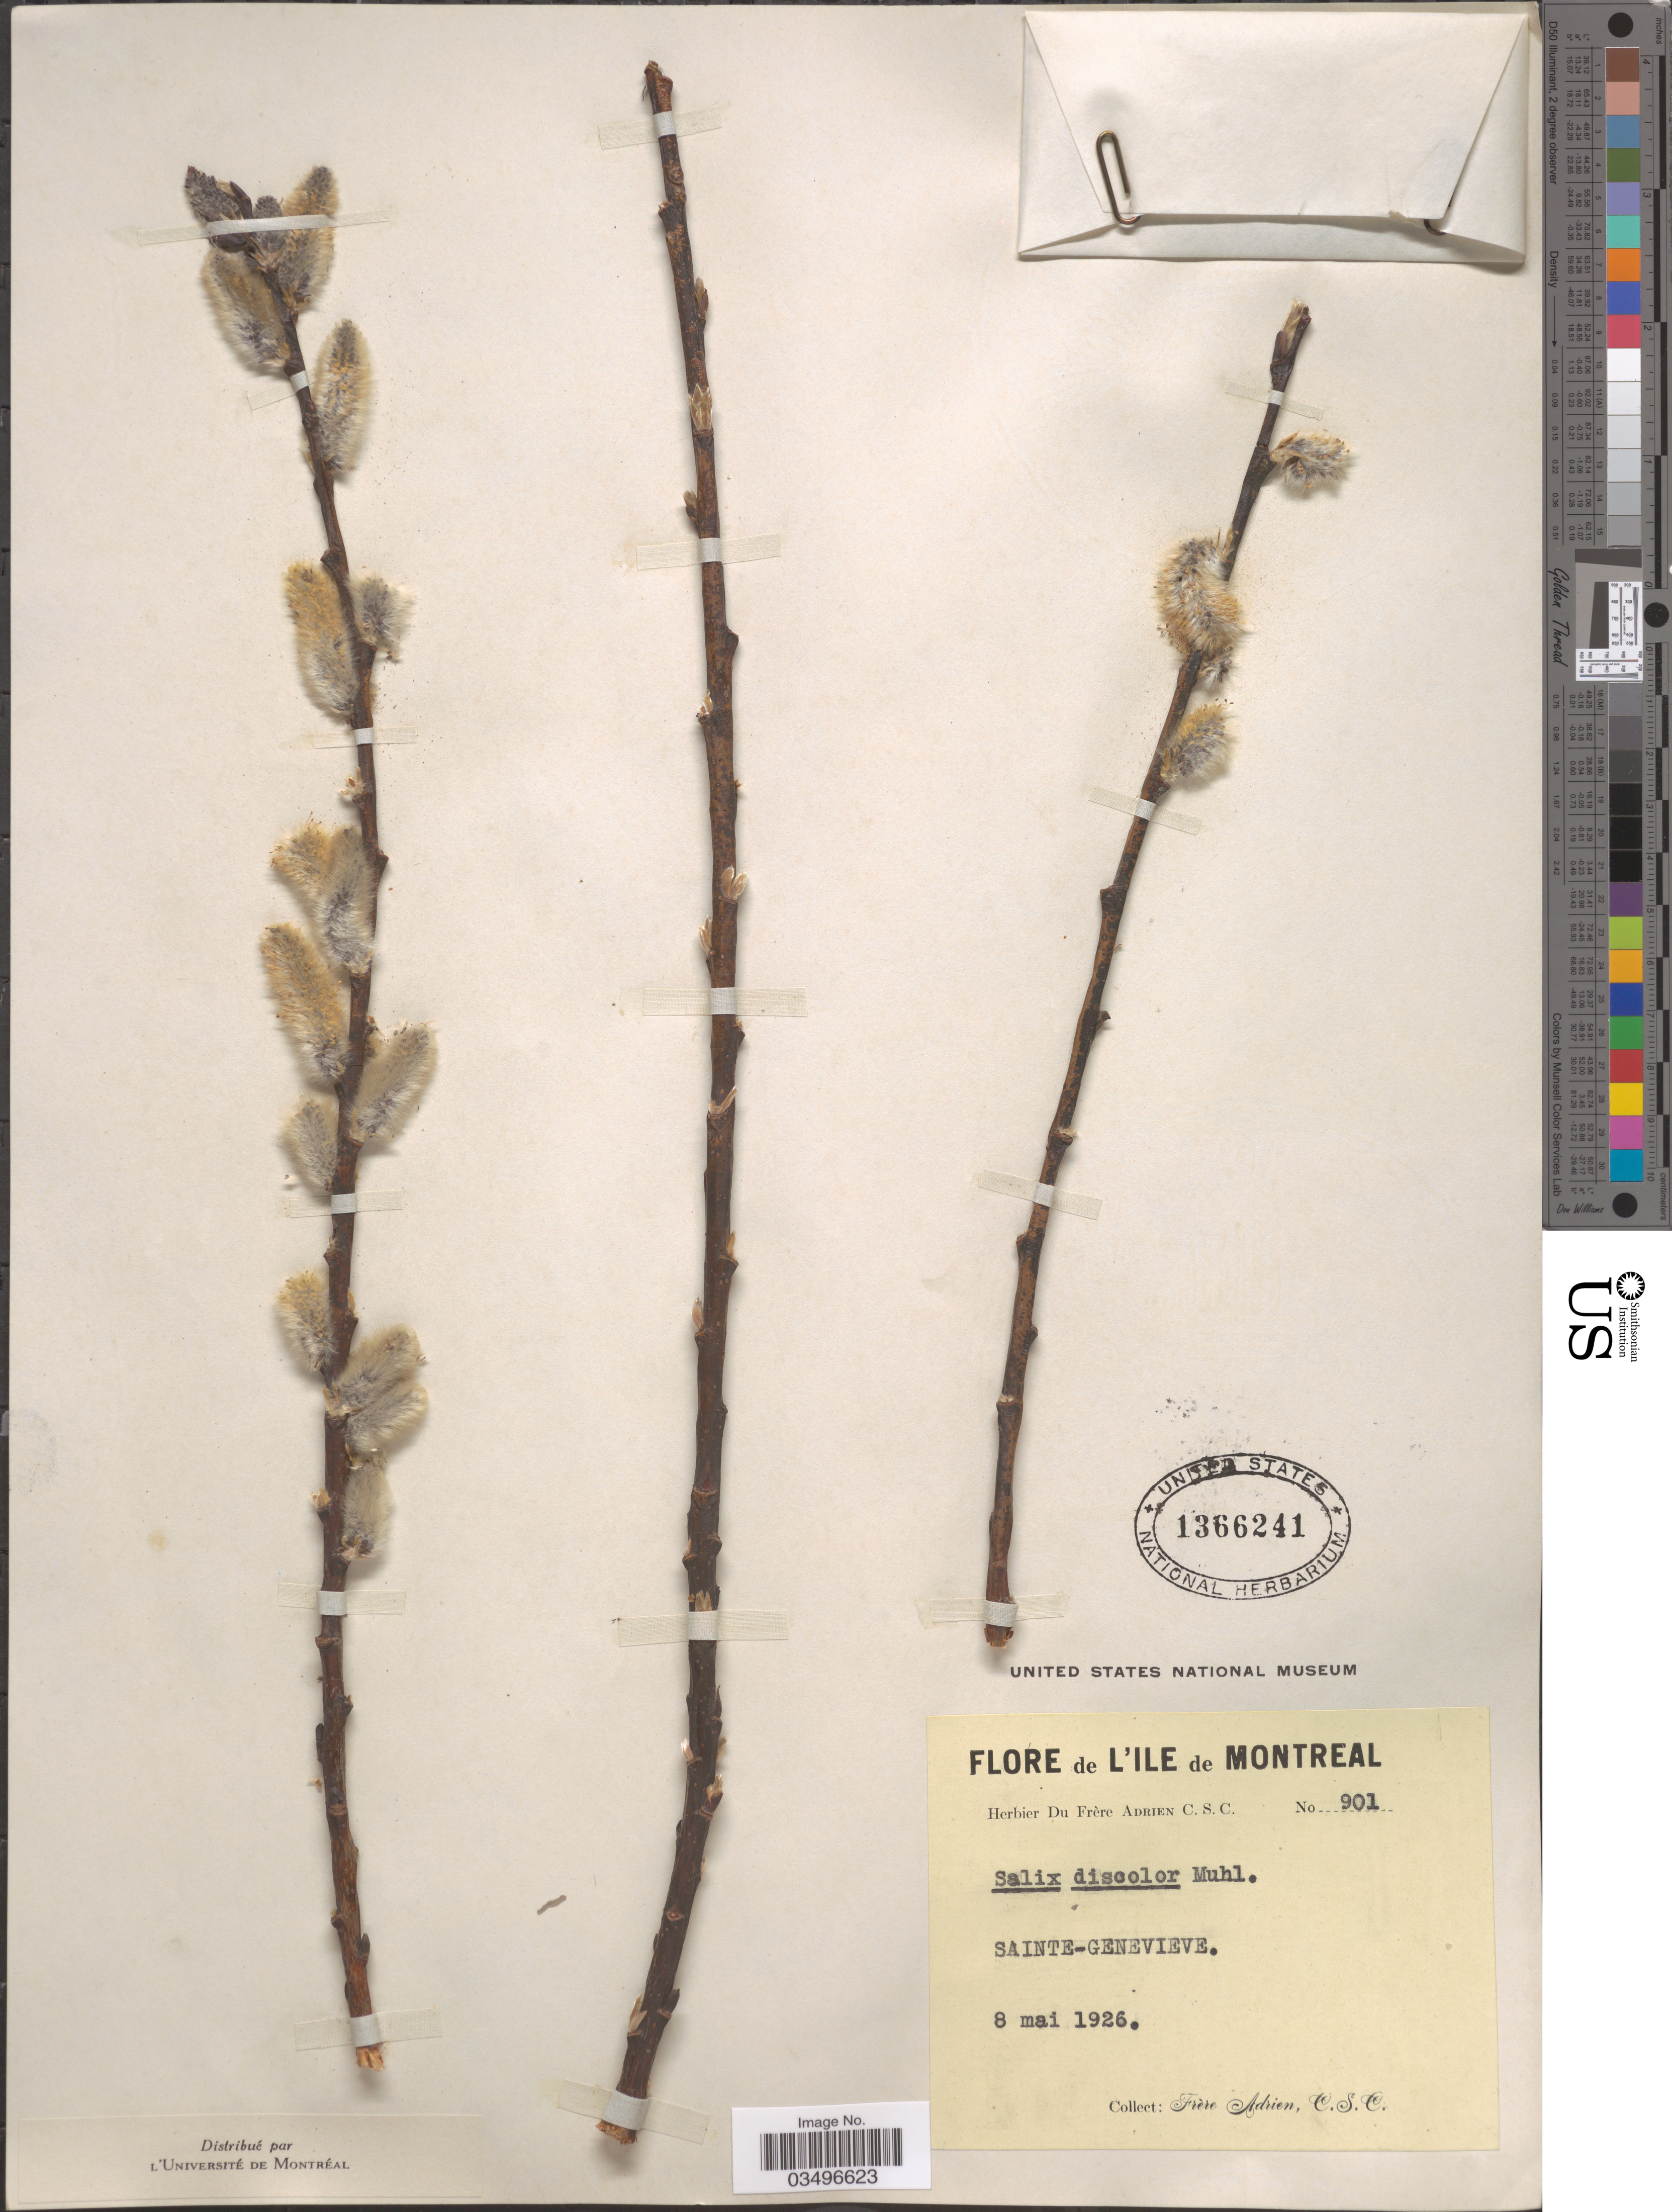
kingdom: Plantae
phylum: Tracheophyta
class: Magnoliopsida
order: Malpighiales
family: Salicaceae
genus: Salix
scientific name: Salix discolor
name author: Muhl.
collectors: F. Adrien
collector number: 901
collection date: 1926-05-08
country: Canada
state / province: Quebec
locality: De l'Ile de Montreal. Sainte-Genevieve.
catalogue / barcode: US 1366241